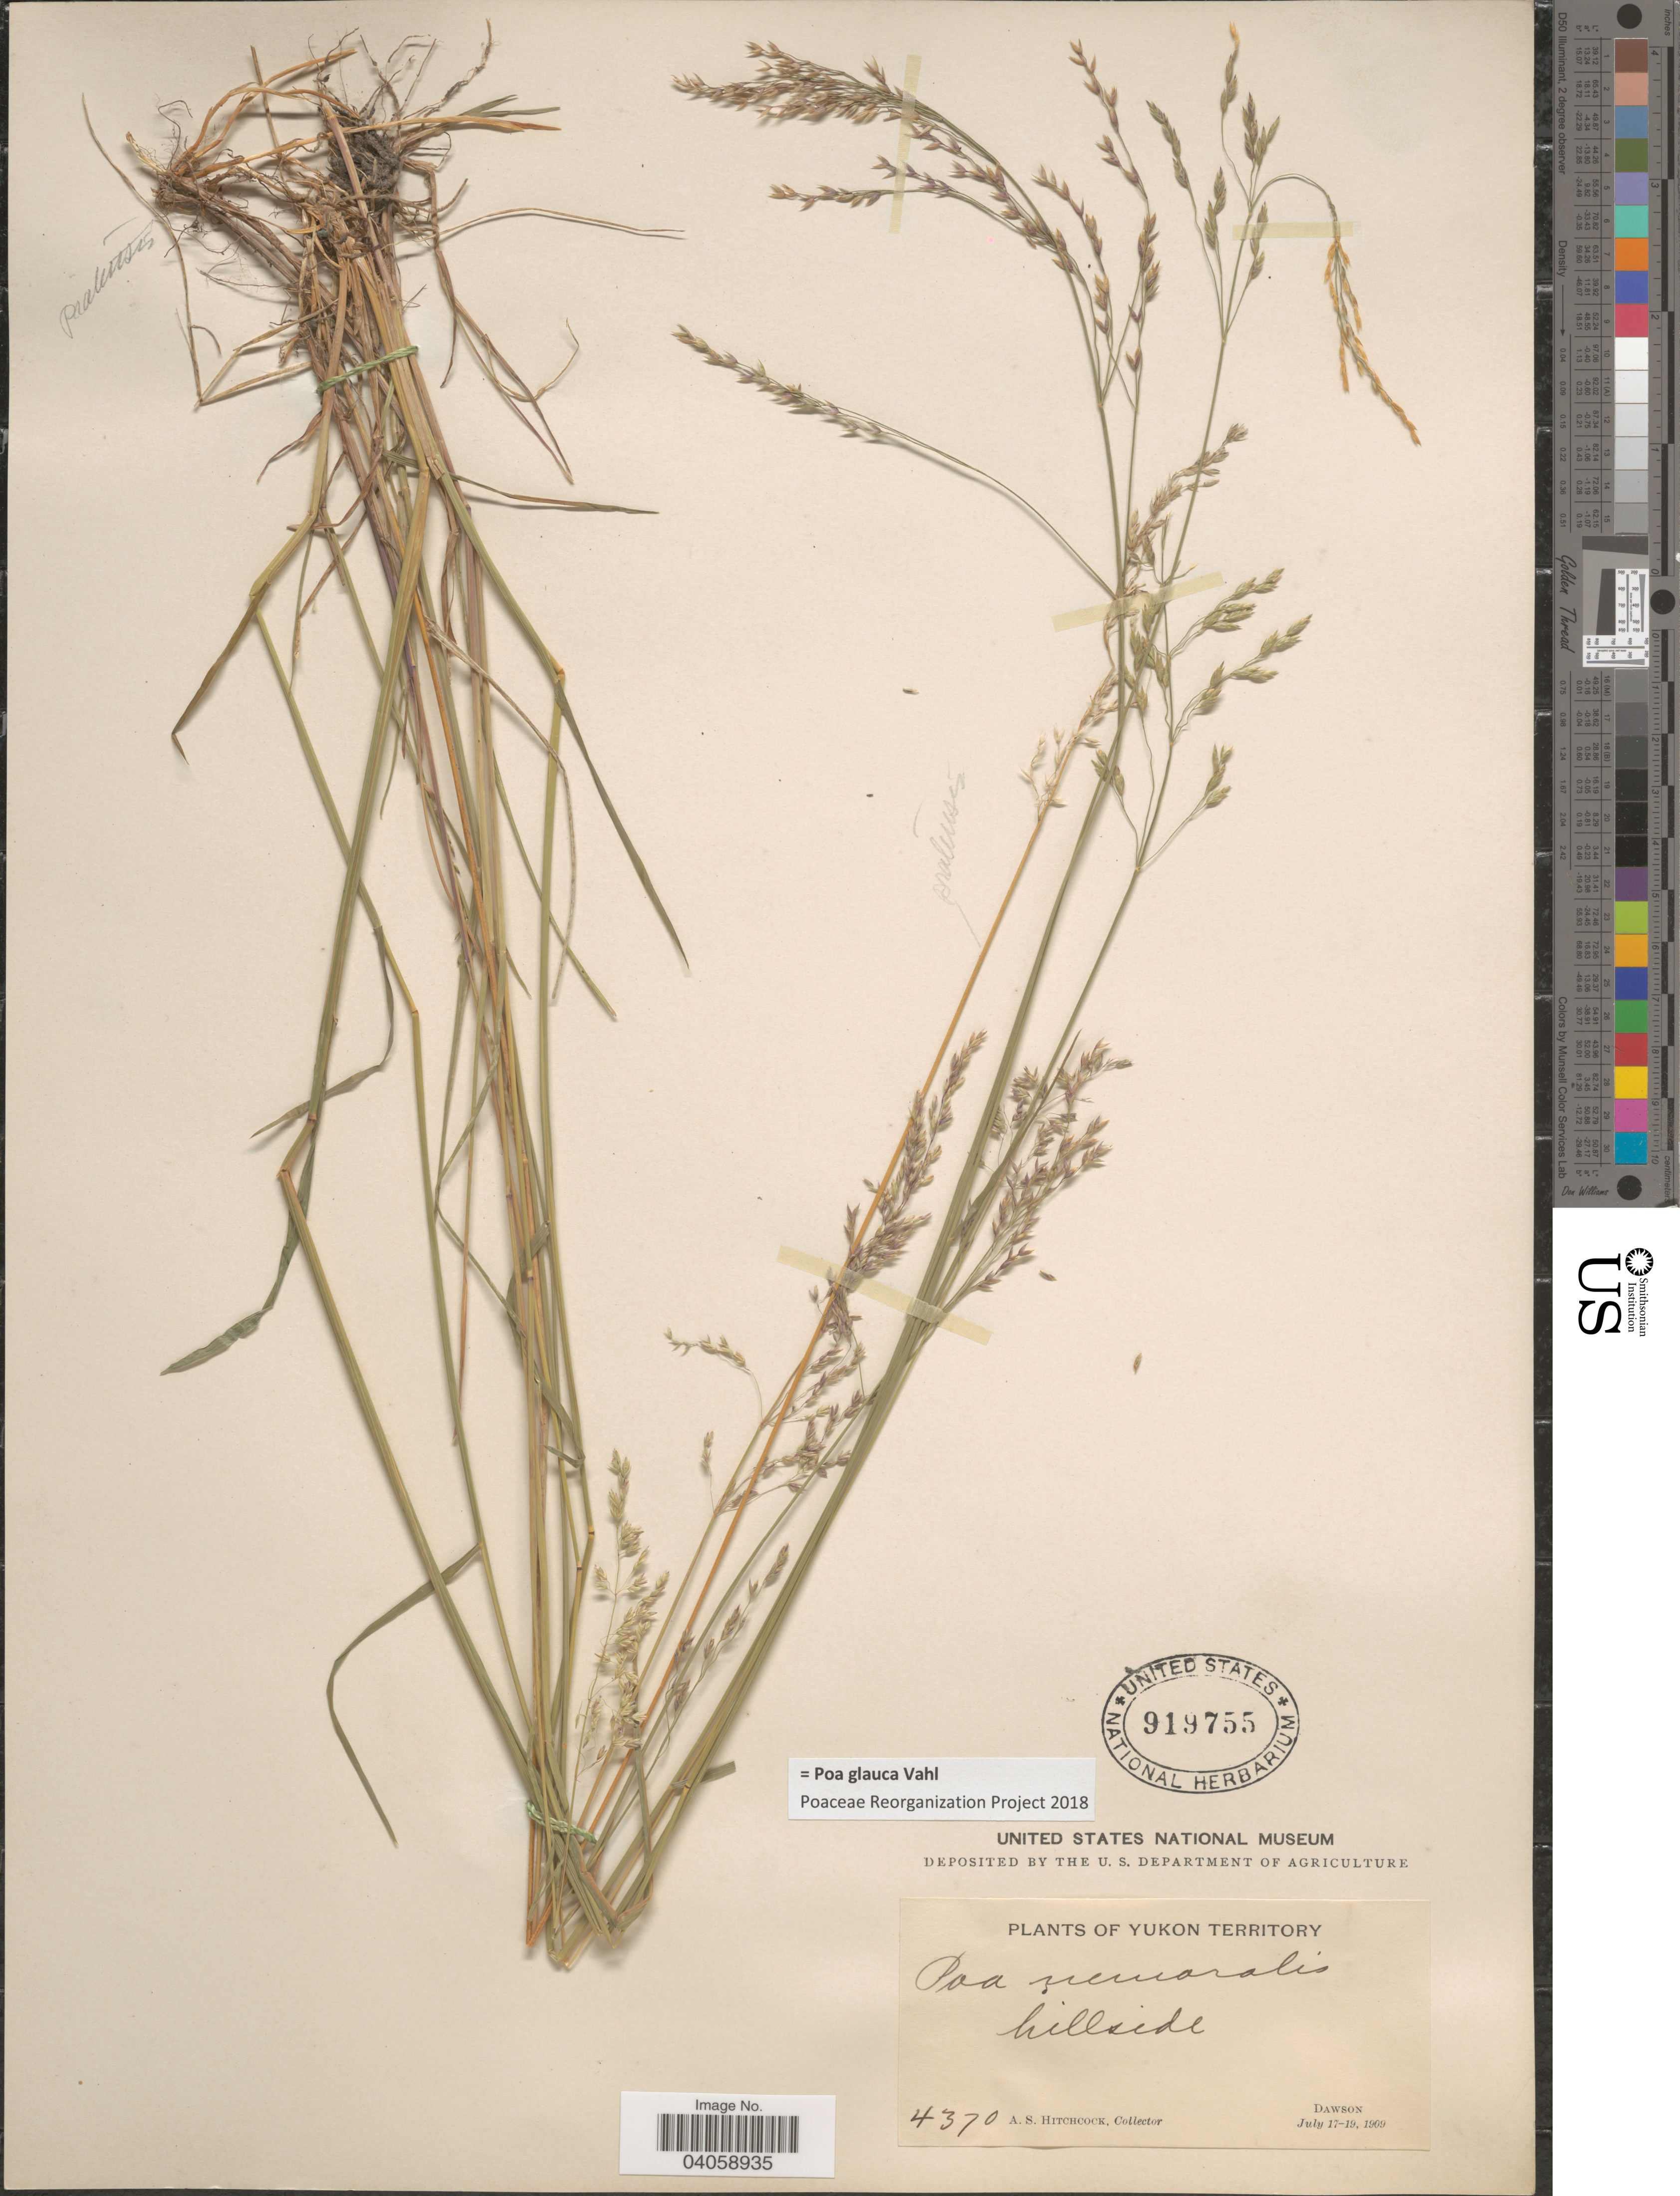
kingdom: Plantae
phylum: Tracheophyta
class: Liliopsida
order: Poales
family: Poaceae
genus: Poa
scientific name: Poa glauca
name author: Vahl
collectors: A. S. Hitchcock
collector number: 4370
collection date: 1909-07-17/1909-07-19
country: Canada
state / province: Yukon Territory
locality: Dawson.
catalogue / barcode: US 919755